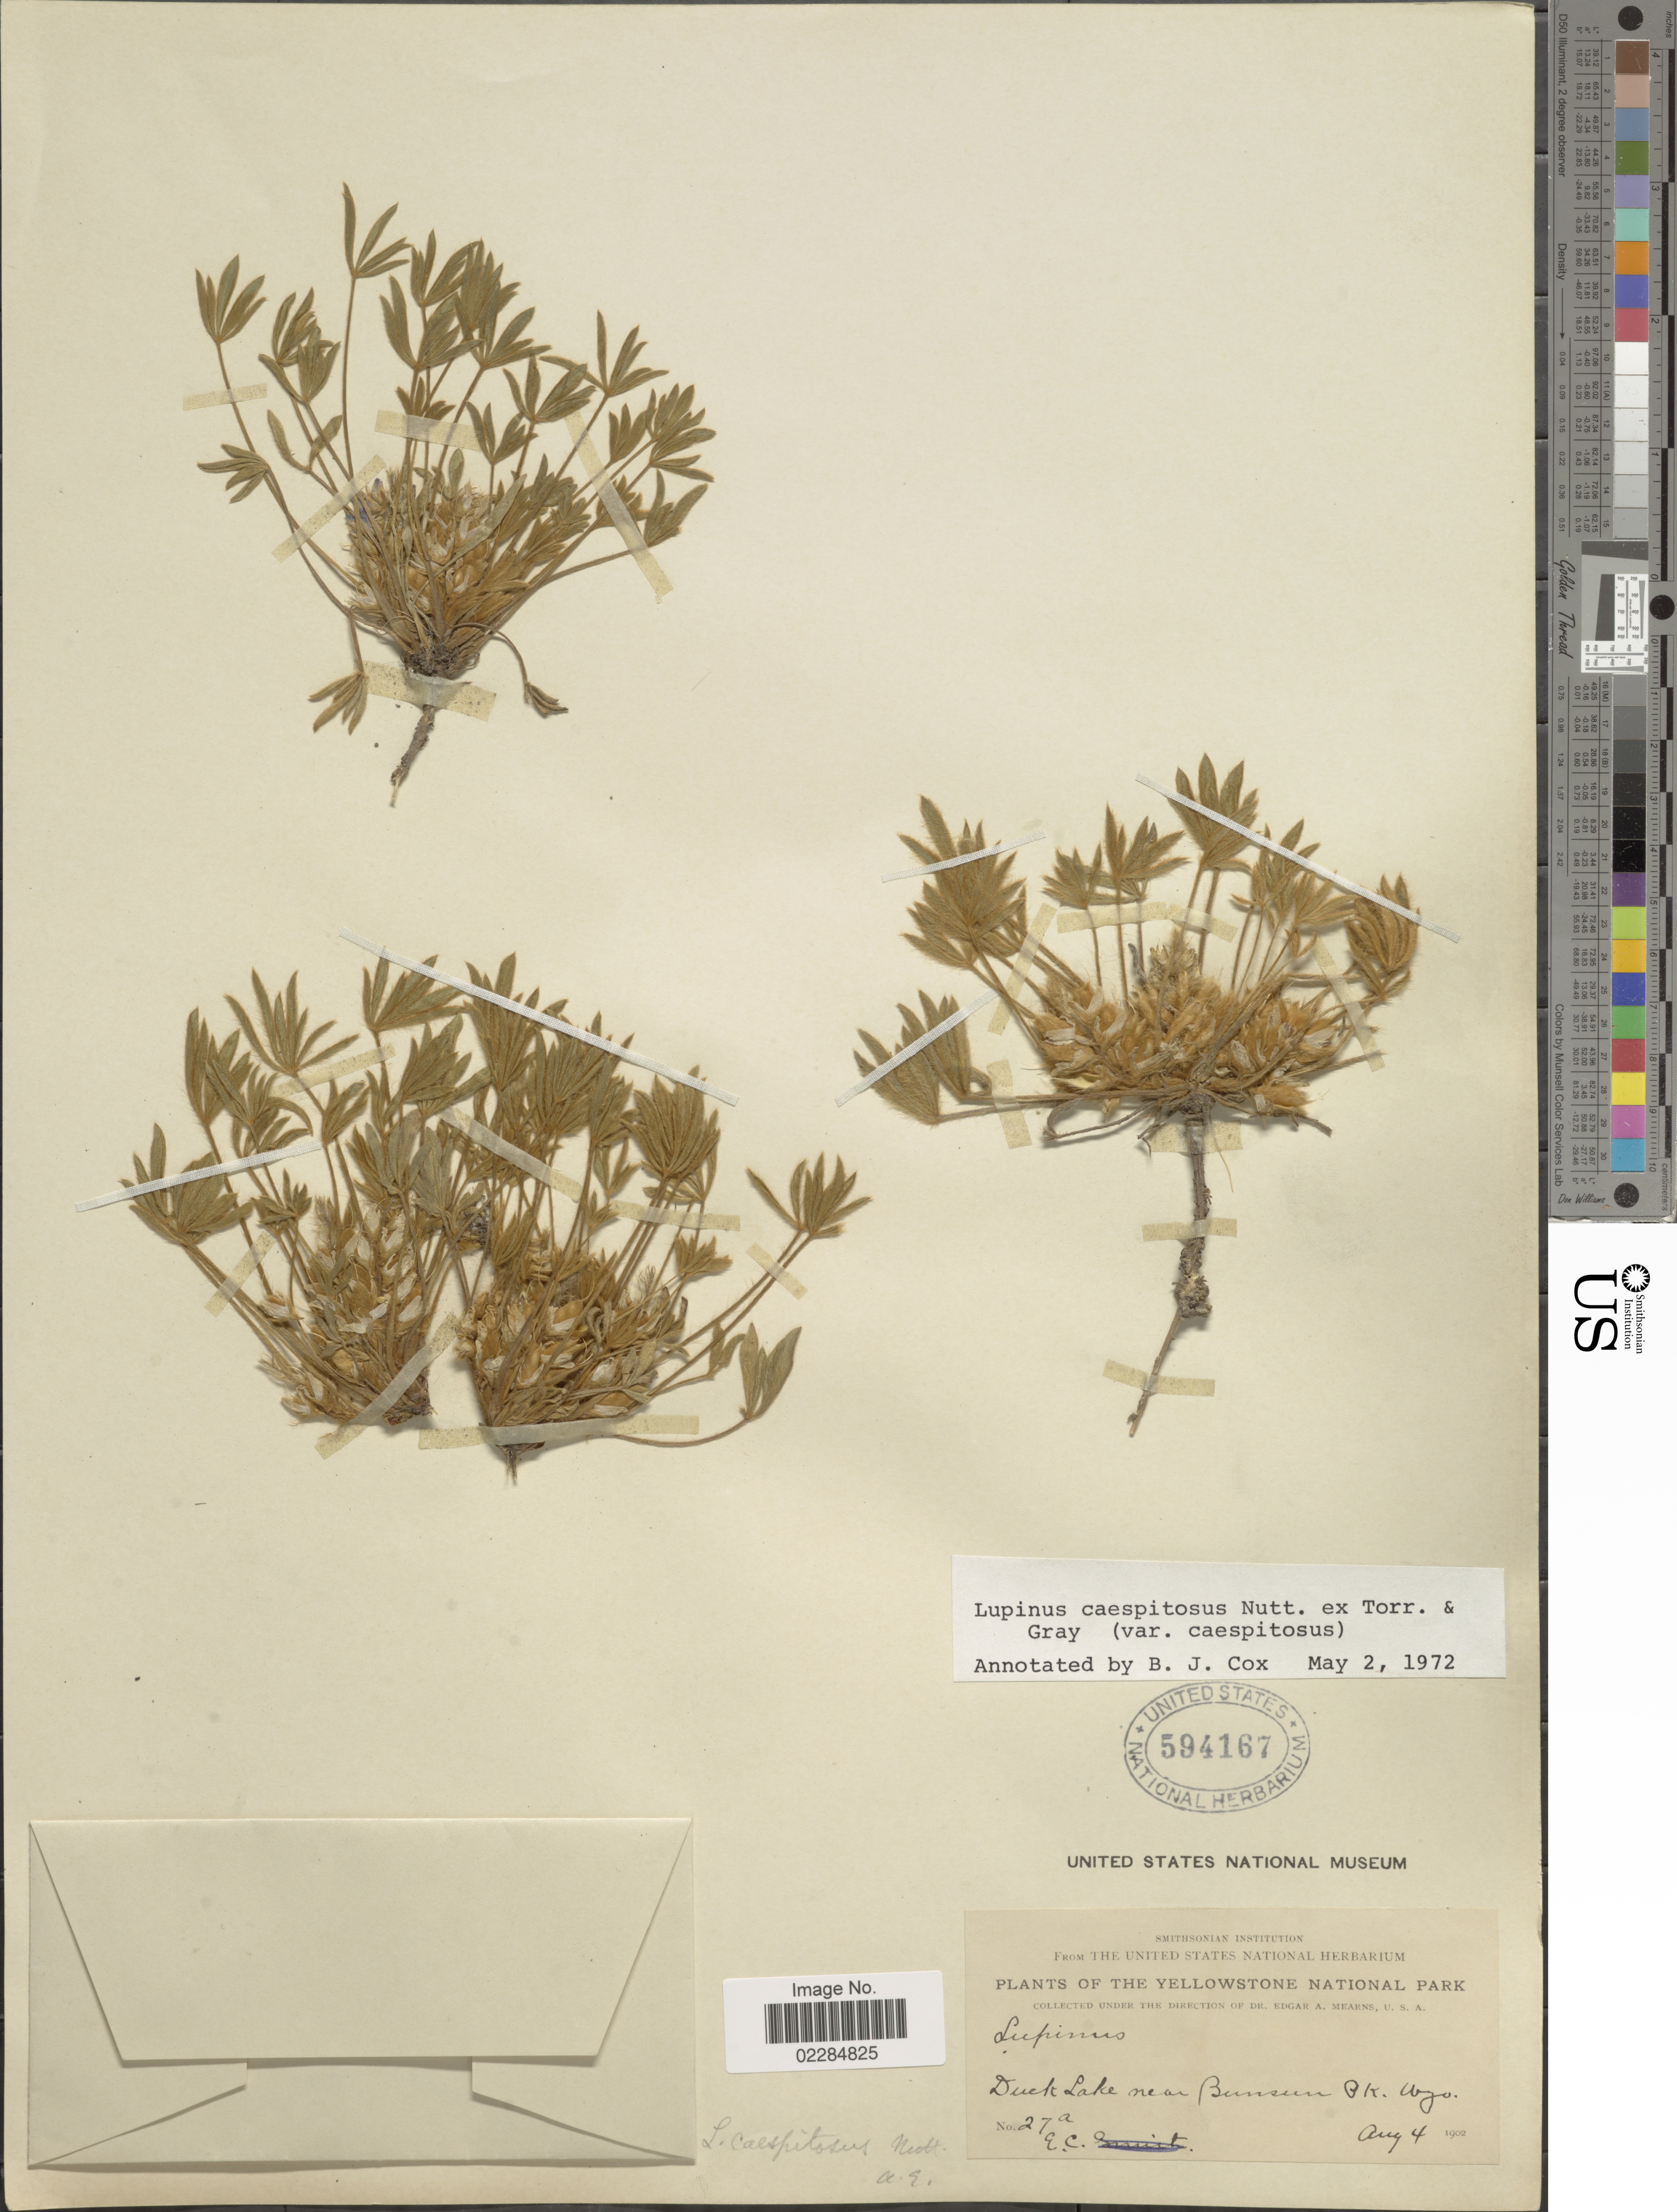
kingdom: Plantae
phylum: Tracheophyta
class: Magnoliopsida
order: Fabales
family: Fabaceae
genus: Lupinus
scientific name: Lupinus caespitosus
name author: Nutt.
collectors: E. C. Smith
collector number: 27a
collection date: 1902-08-04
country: United States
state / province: Wyoming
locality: Yellowstone National Park. Duck Lake near Bunsun Lake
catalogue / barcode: US 594167